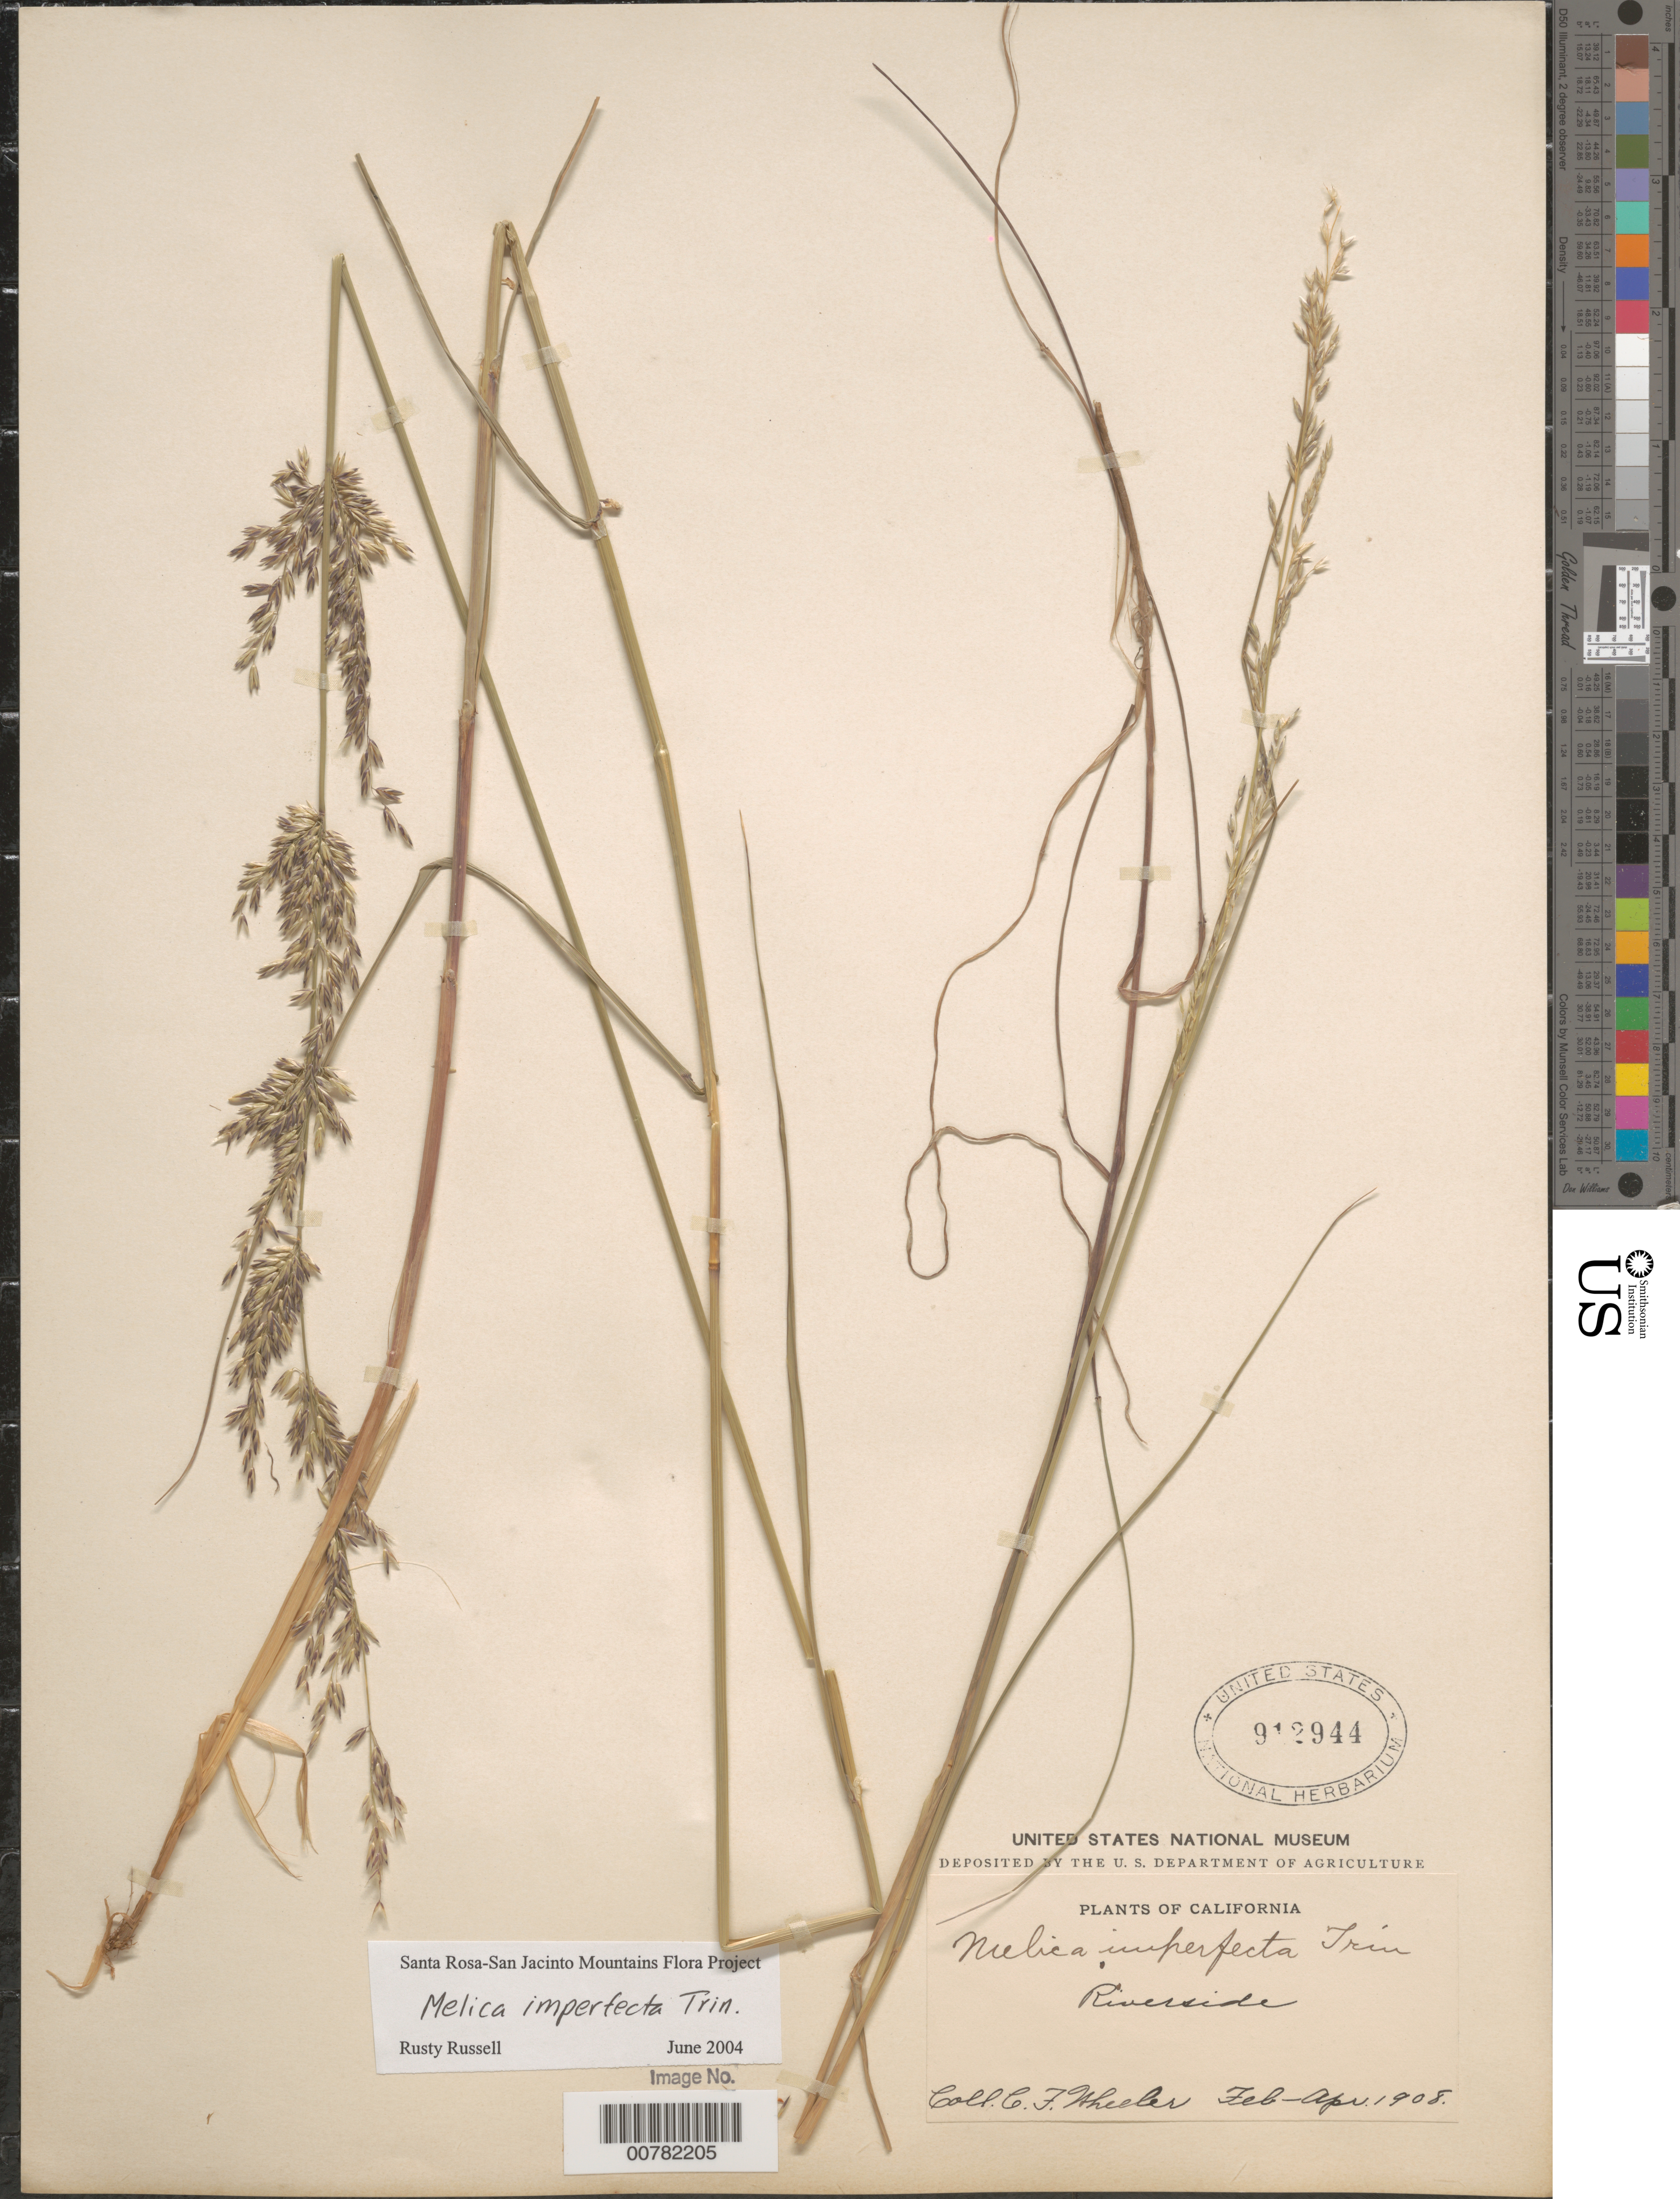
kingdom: Plantae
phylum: Tracheophyta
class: Liliopsida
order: Poales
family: Poaceae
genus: Melica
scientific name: Melica imperfecta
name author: Trin.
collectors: C. Wheeler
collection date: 1908-02/1908-04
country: United States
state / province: California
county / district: Riverside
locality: Riverside.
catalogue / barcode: US 912944